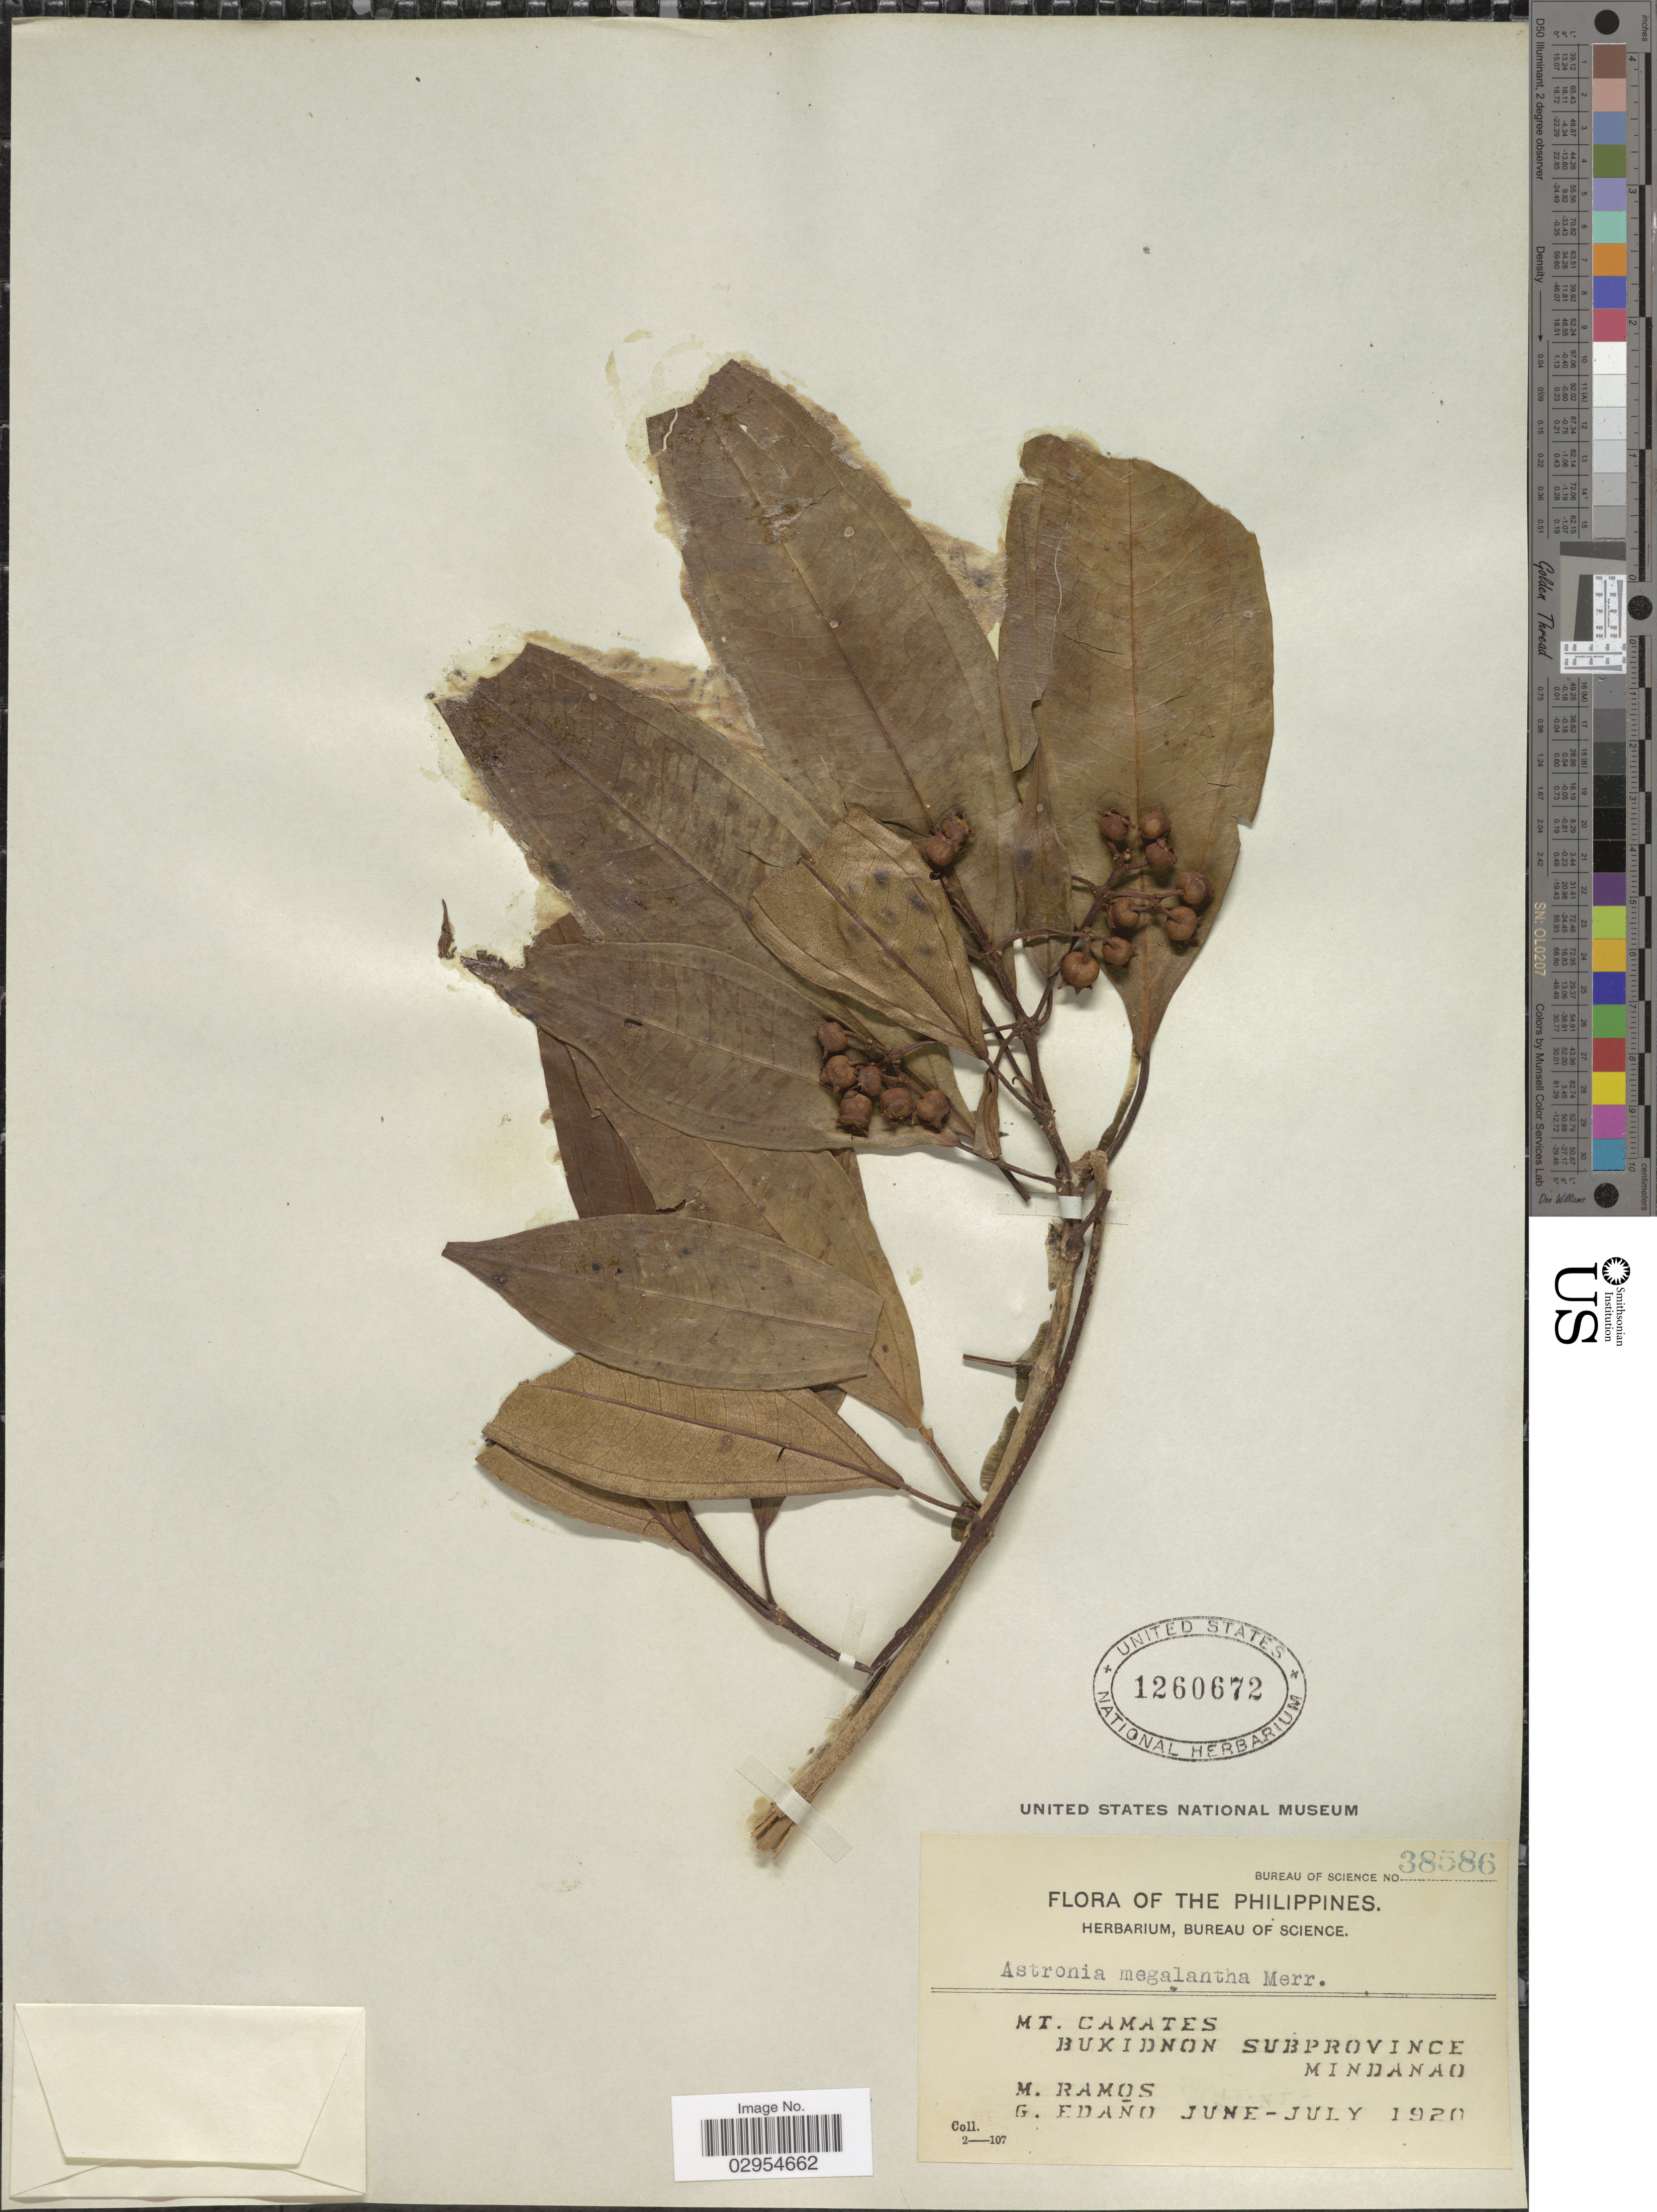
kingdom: Plantae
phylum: Tracheophyta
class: Magnoliopsida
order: Myrtales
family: Melastomataceae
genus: Astronia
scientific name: Astronia megalantha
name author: Merr.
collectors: M. Ramos & G. Edaño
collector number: Bureau of Science 38586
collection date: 1920-06/1920-07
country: Philippines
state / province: Northern Mindanao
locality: Mt. Camates, Bukidnon Subprovince. Mindanao.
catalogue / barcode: US 1260672